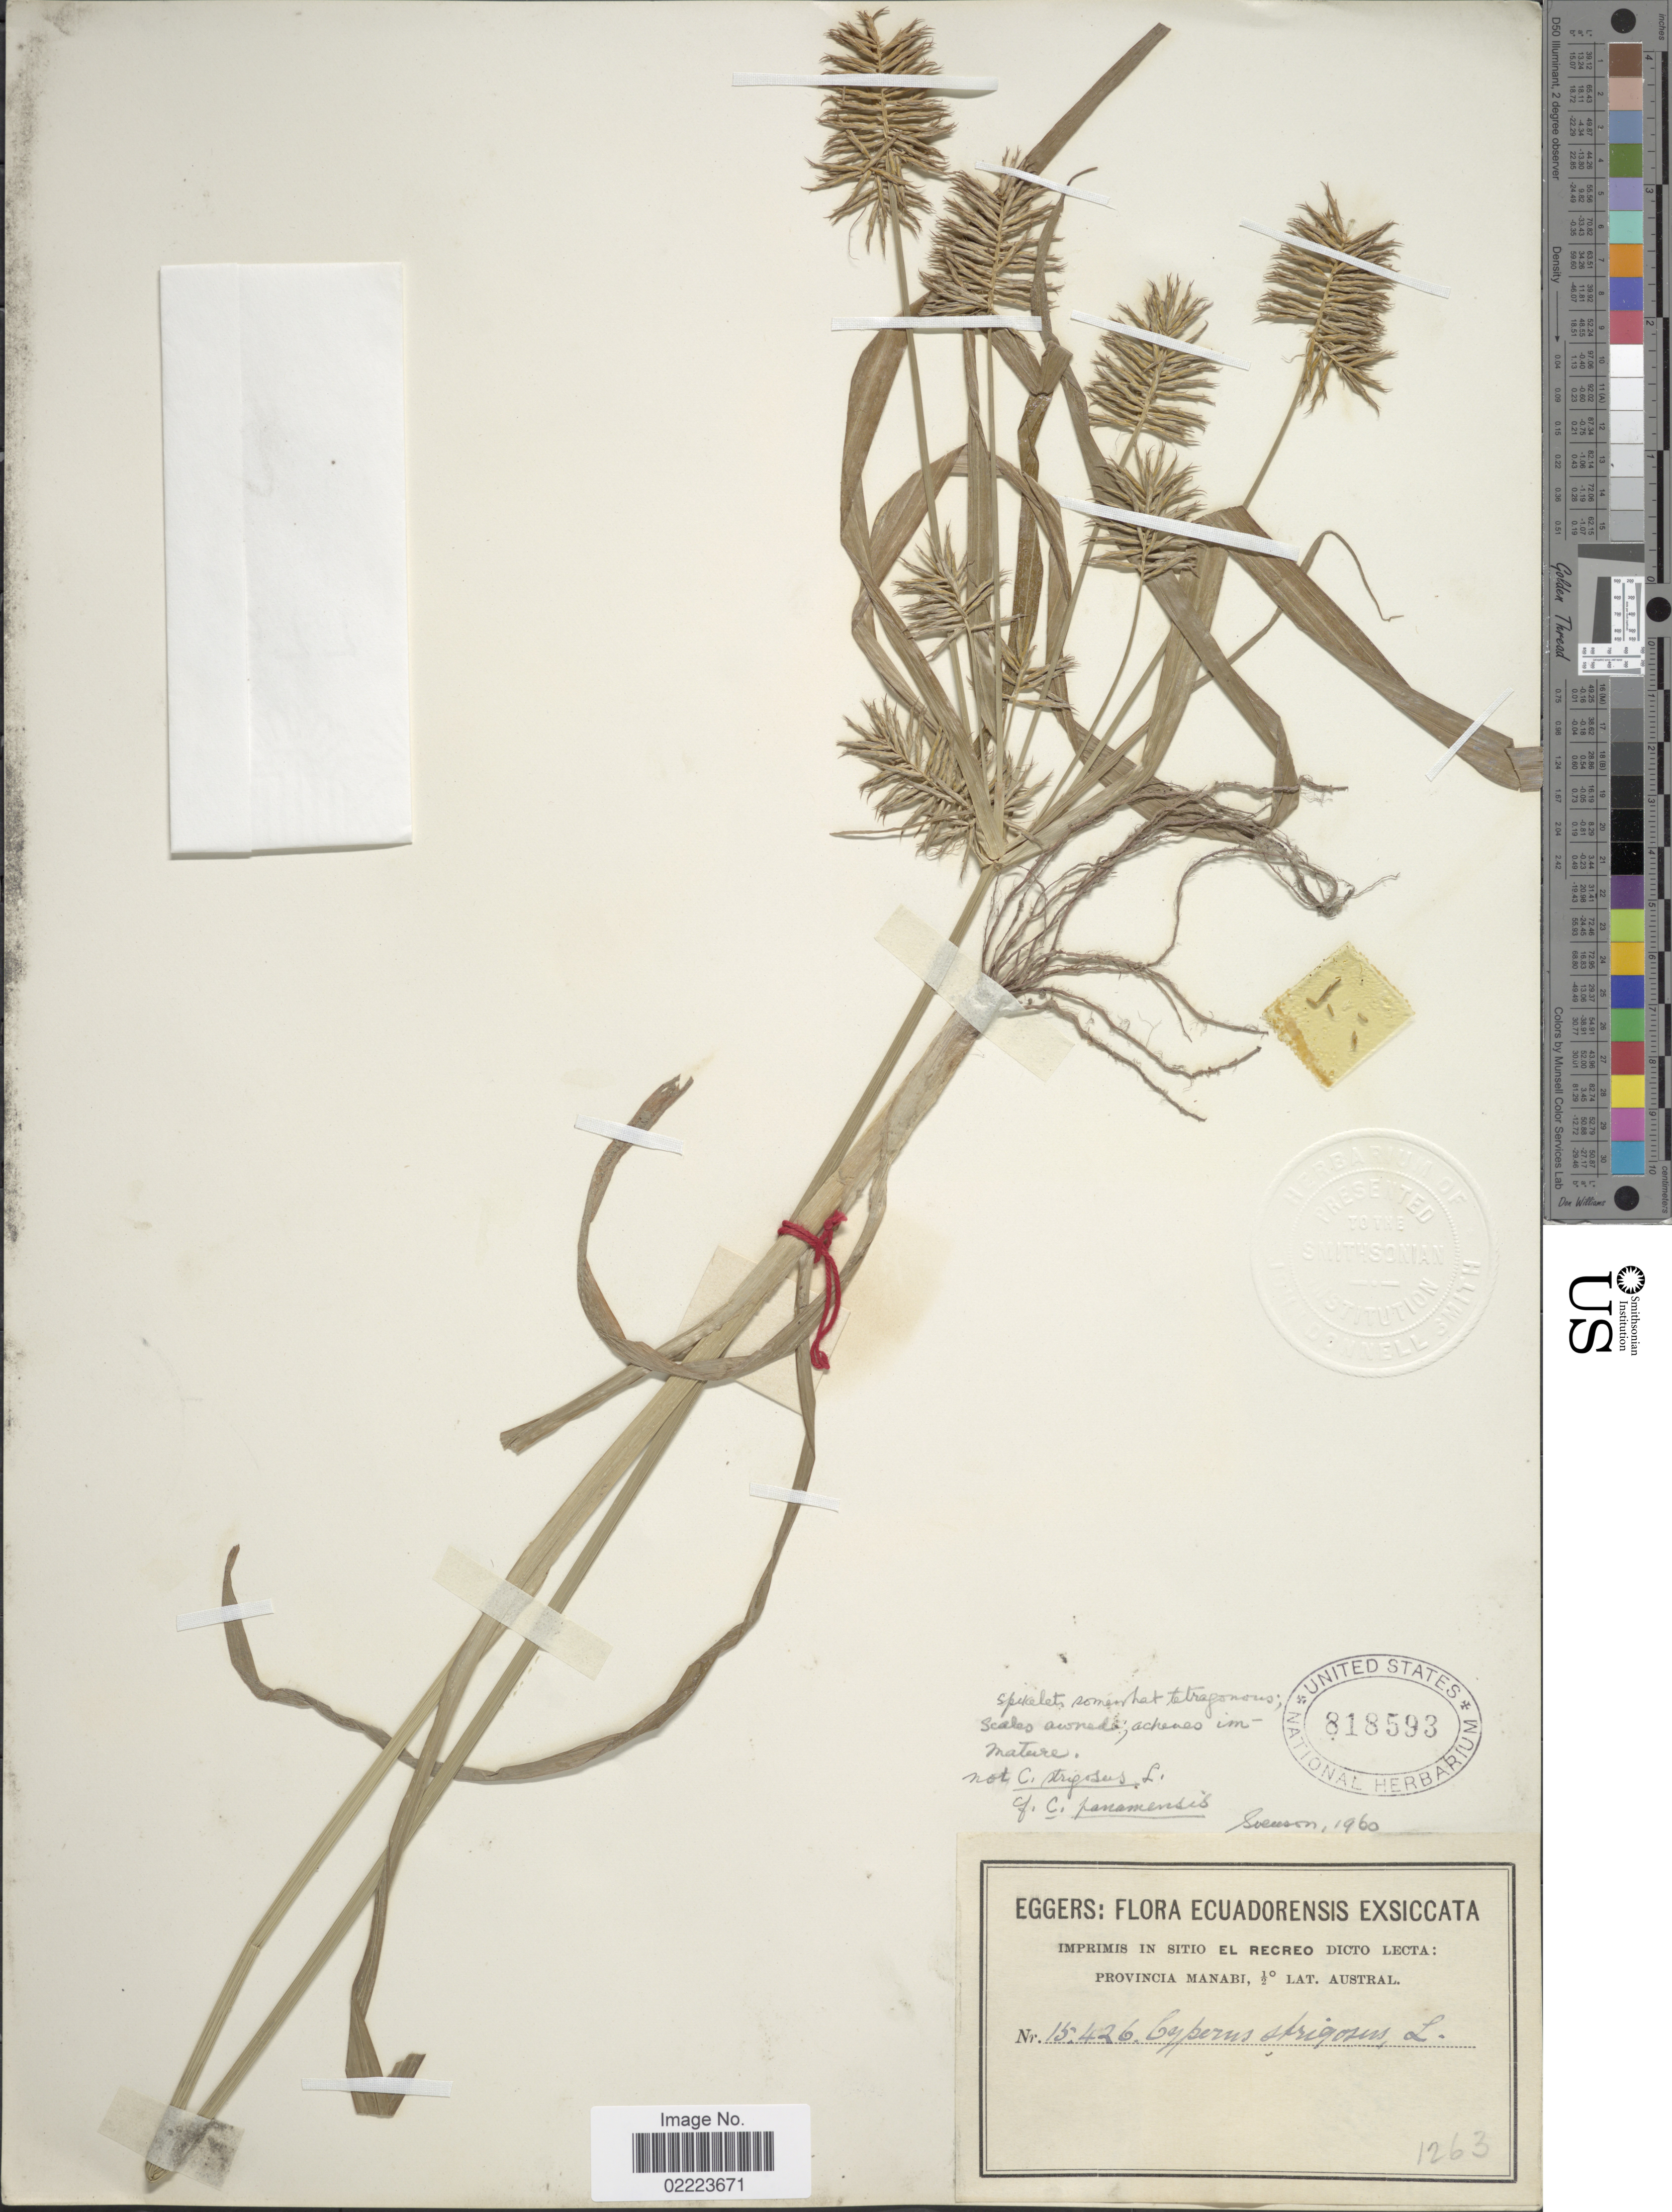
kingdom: Plantae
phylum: Tracheophyta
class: Liliopsida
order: Poales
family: Cyperaceae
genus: Cyperus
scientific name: Cyperus panamensis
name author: (C.B. Clarke) Britton ex Standl.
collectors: -. Eggers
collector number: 15426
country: Ecuador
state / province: Manabí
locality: Imprimis in Sitio El Recreo Dicto Lecta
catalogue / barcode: US 818593